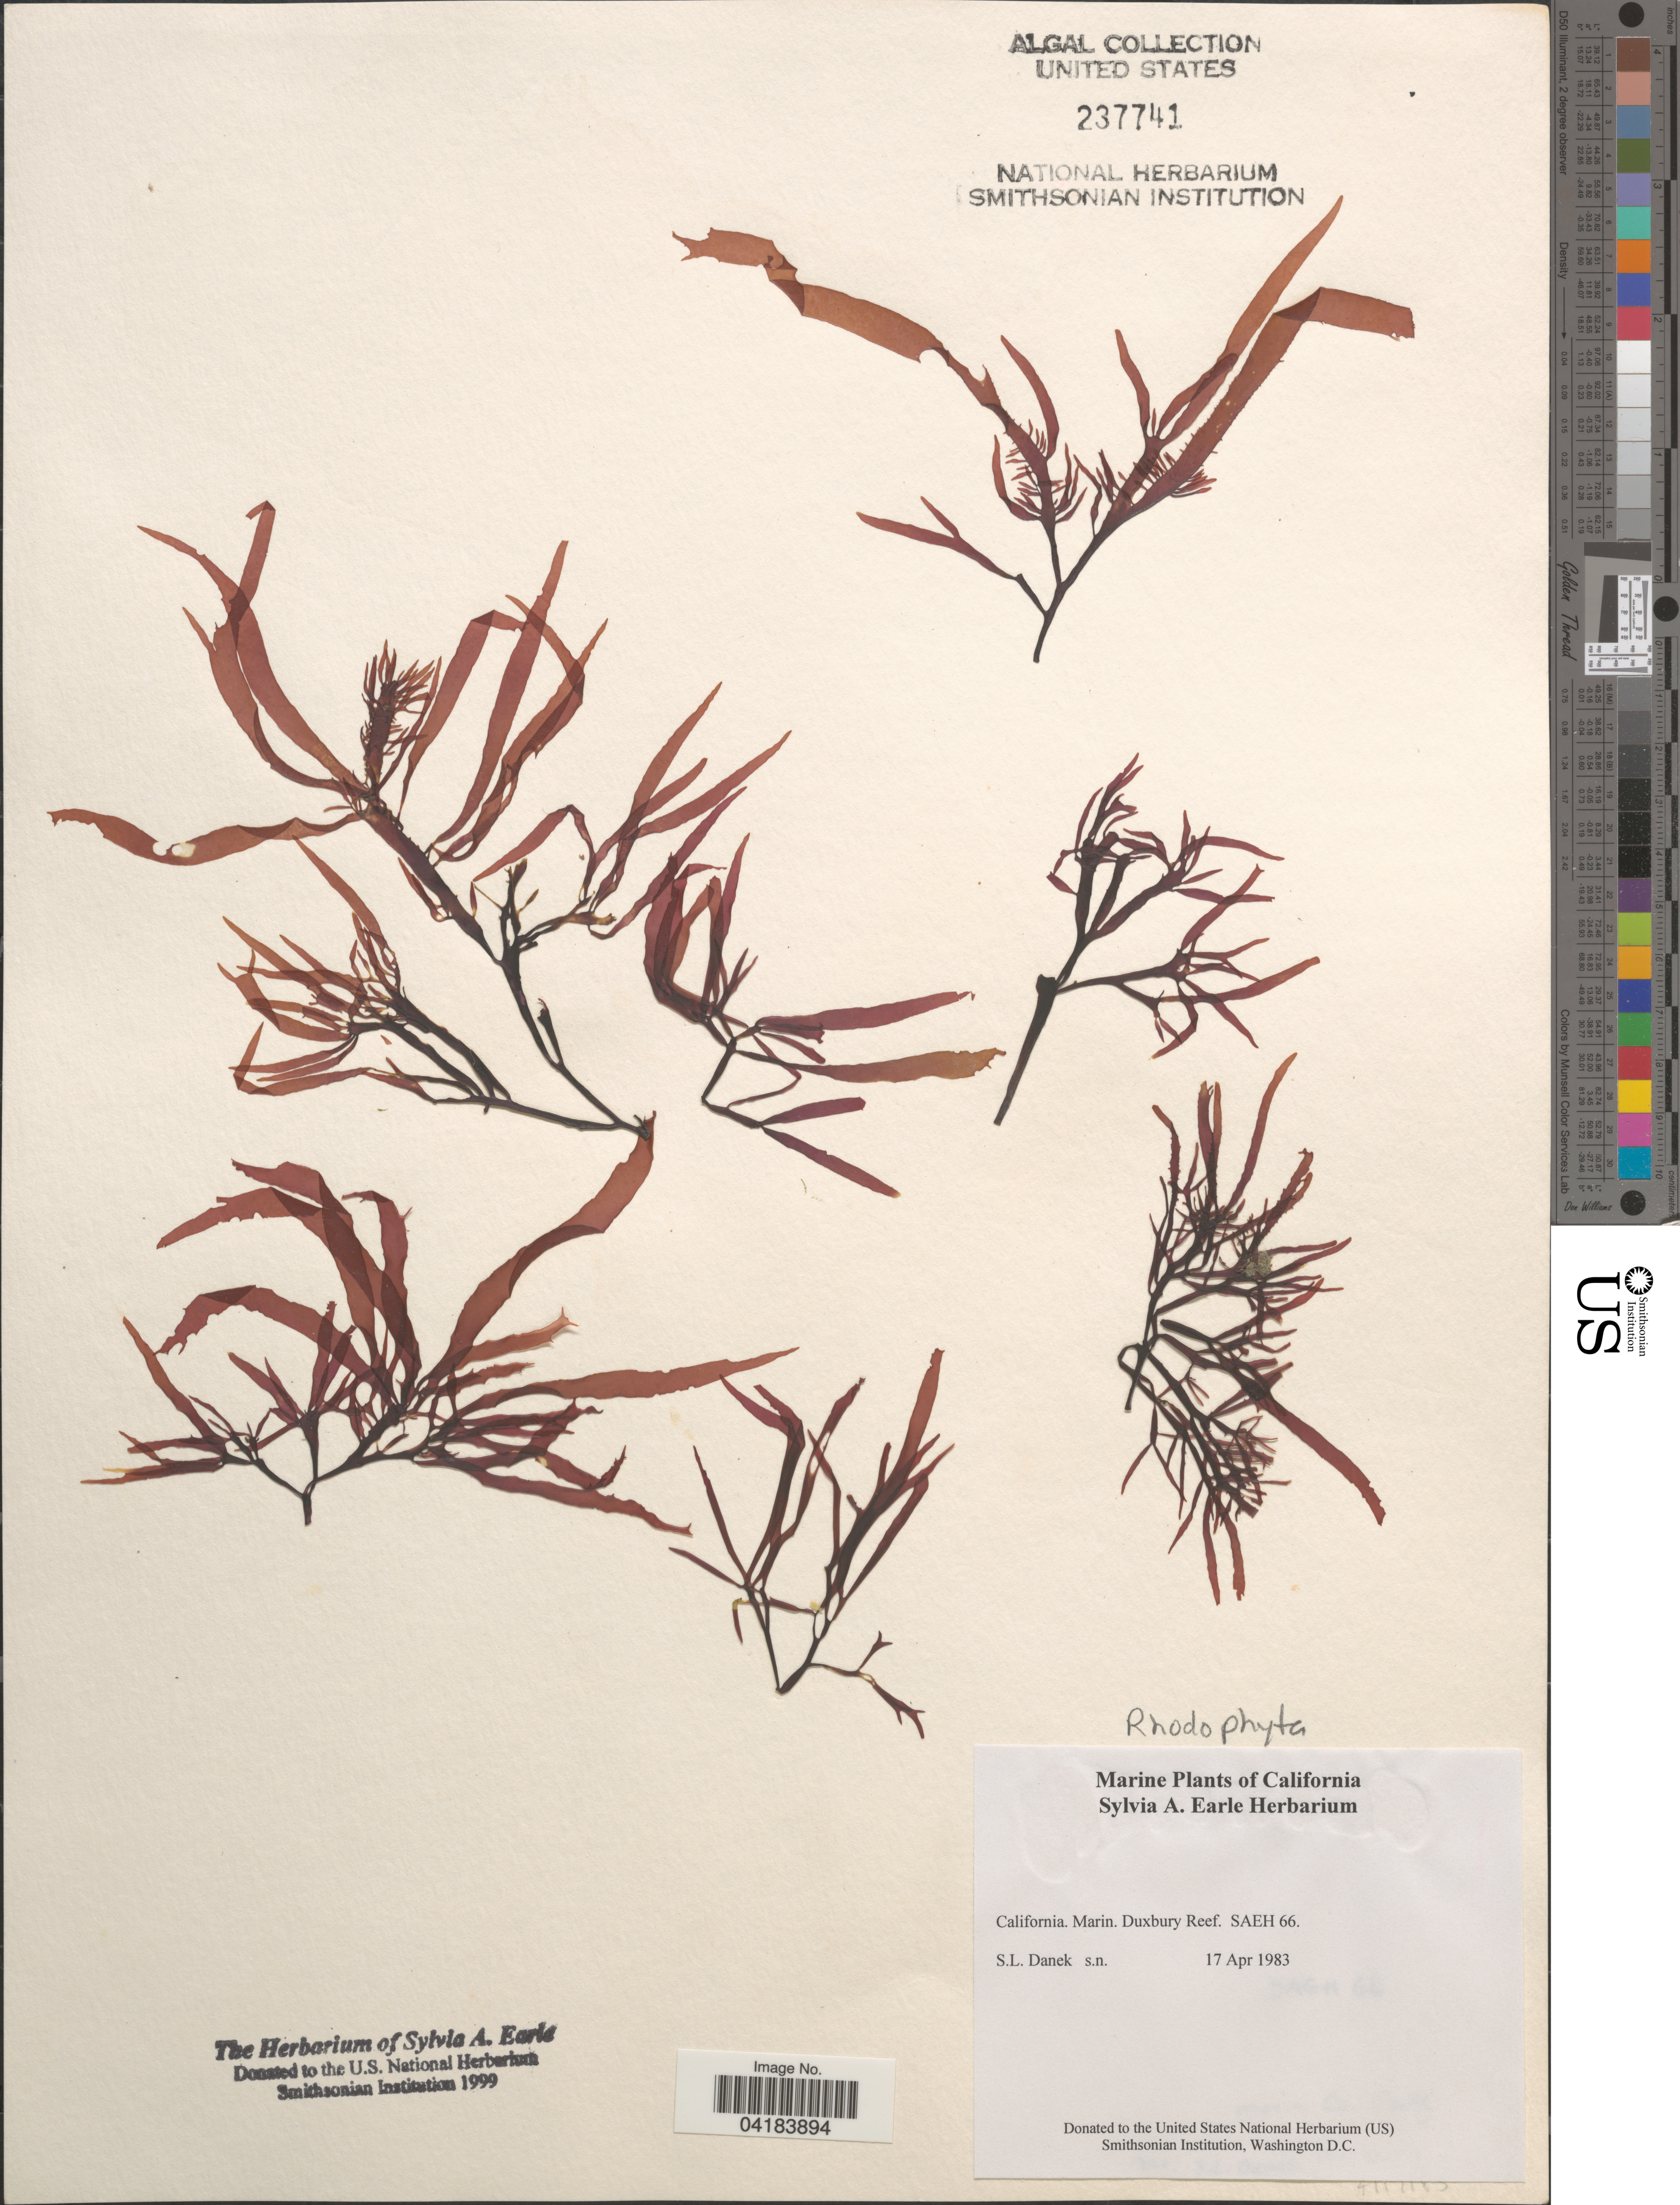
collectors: S. Danek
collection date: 1983-04-17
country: United States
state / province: California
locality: Marin. Duxbury Reef.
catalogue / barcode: US 237741